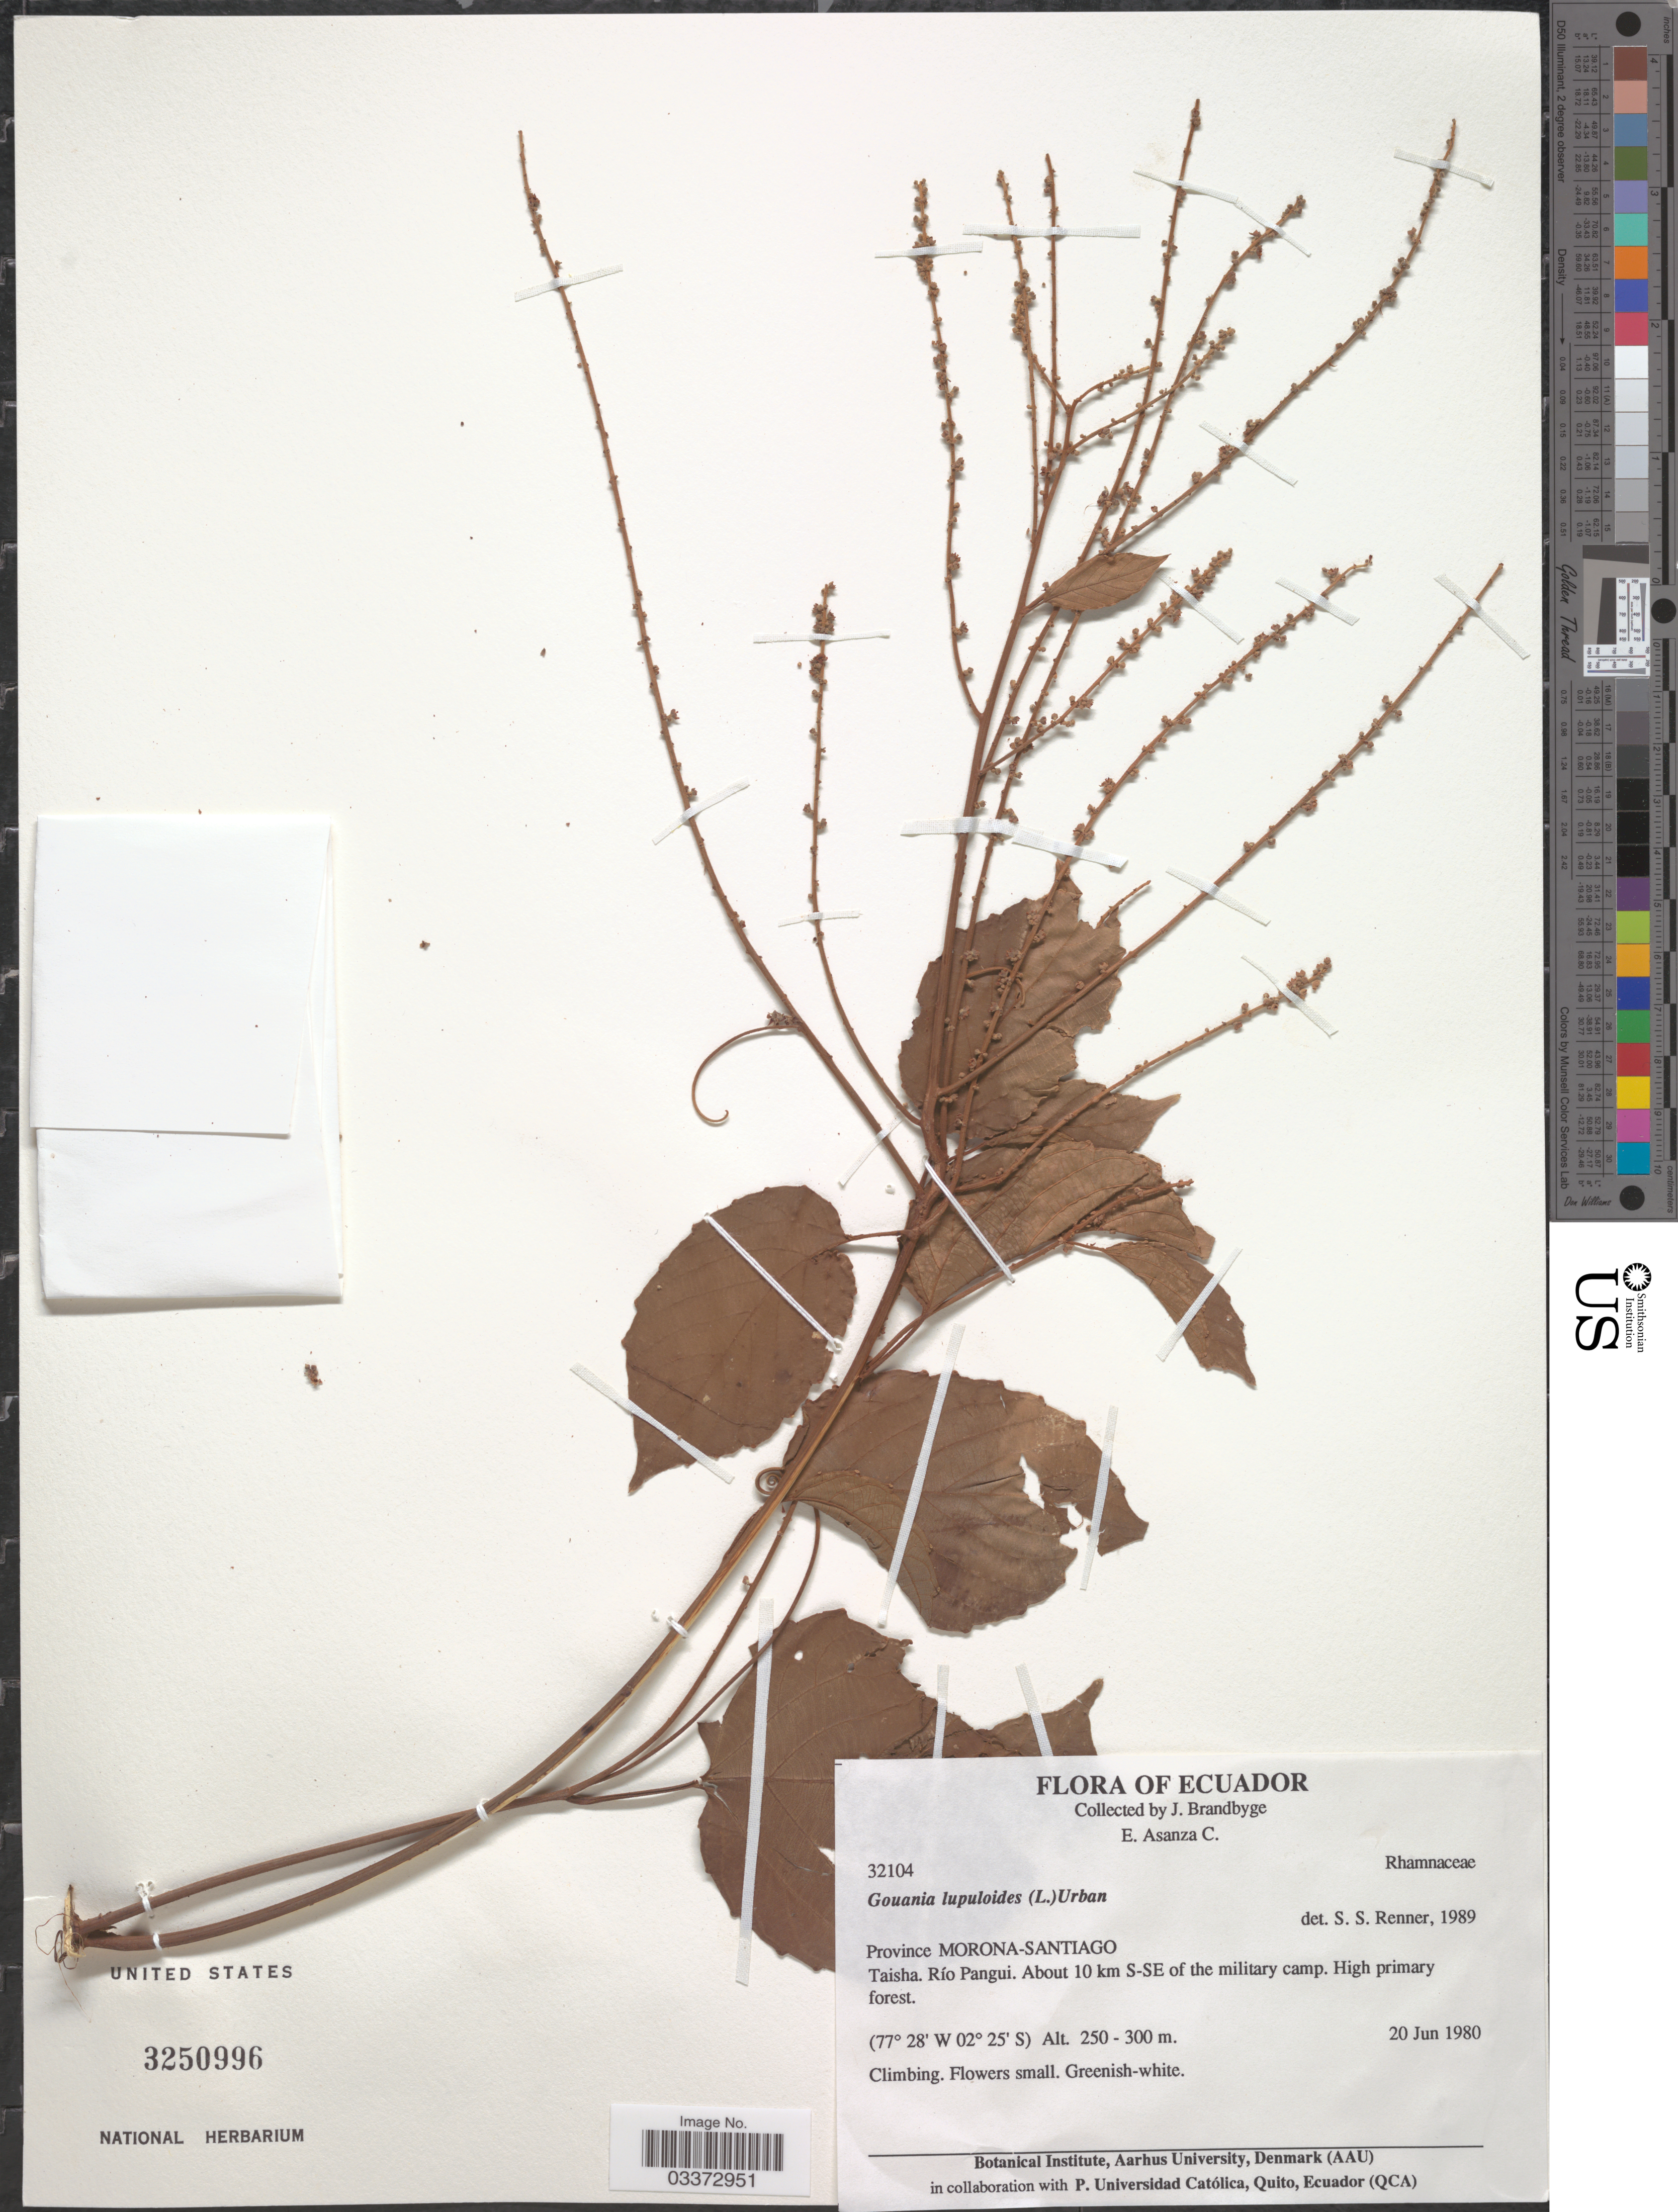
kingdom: Plantae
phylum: Tracheophyta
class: Magnoliopsida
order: Rosales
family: Rhamnaceae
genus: Gouania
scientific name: Gouania alnifolia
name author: Reissek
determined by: Figueira, Mauricio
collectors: J. Brandbyge & E. Asanza C.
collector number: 32104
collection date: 1980-06-20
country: Ecuador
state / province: Morona-Santiago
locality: Taisha. Río Pangui. About 10 km S-SE of the military camp.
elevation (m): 250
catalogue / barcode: US 3250996